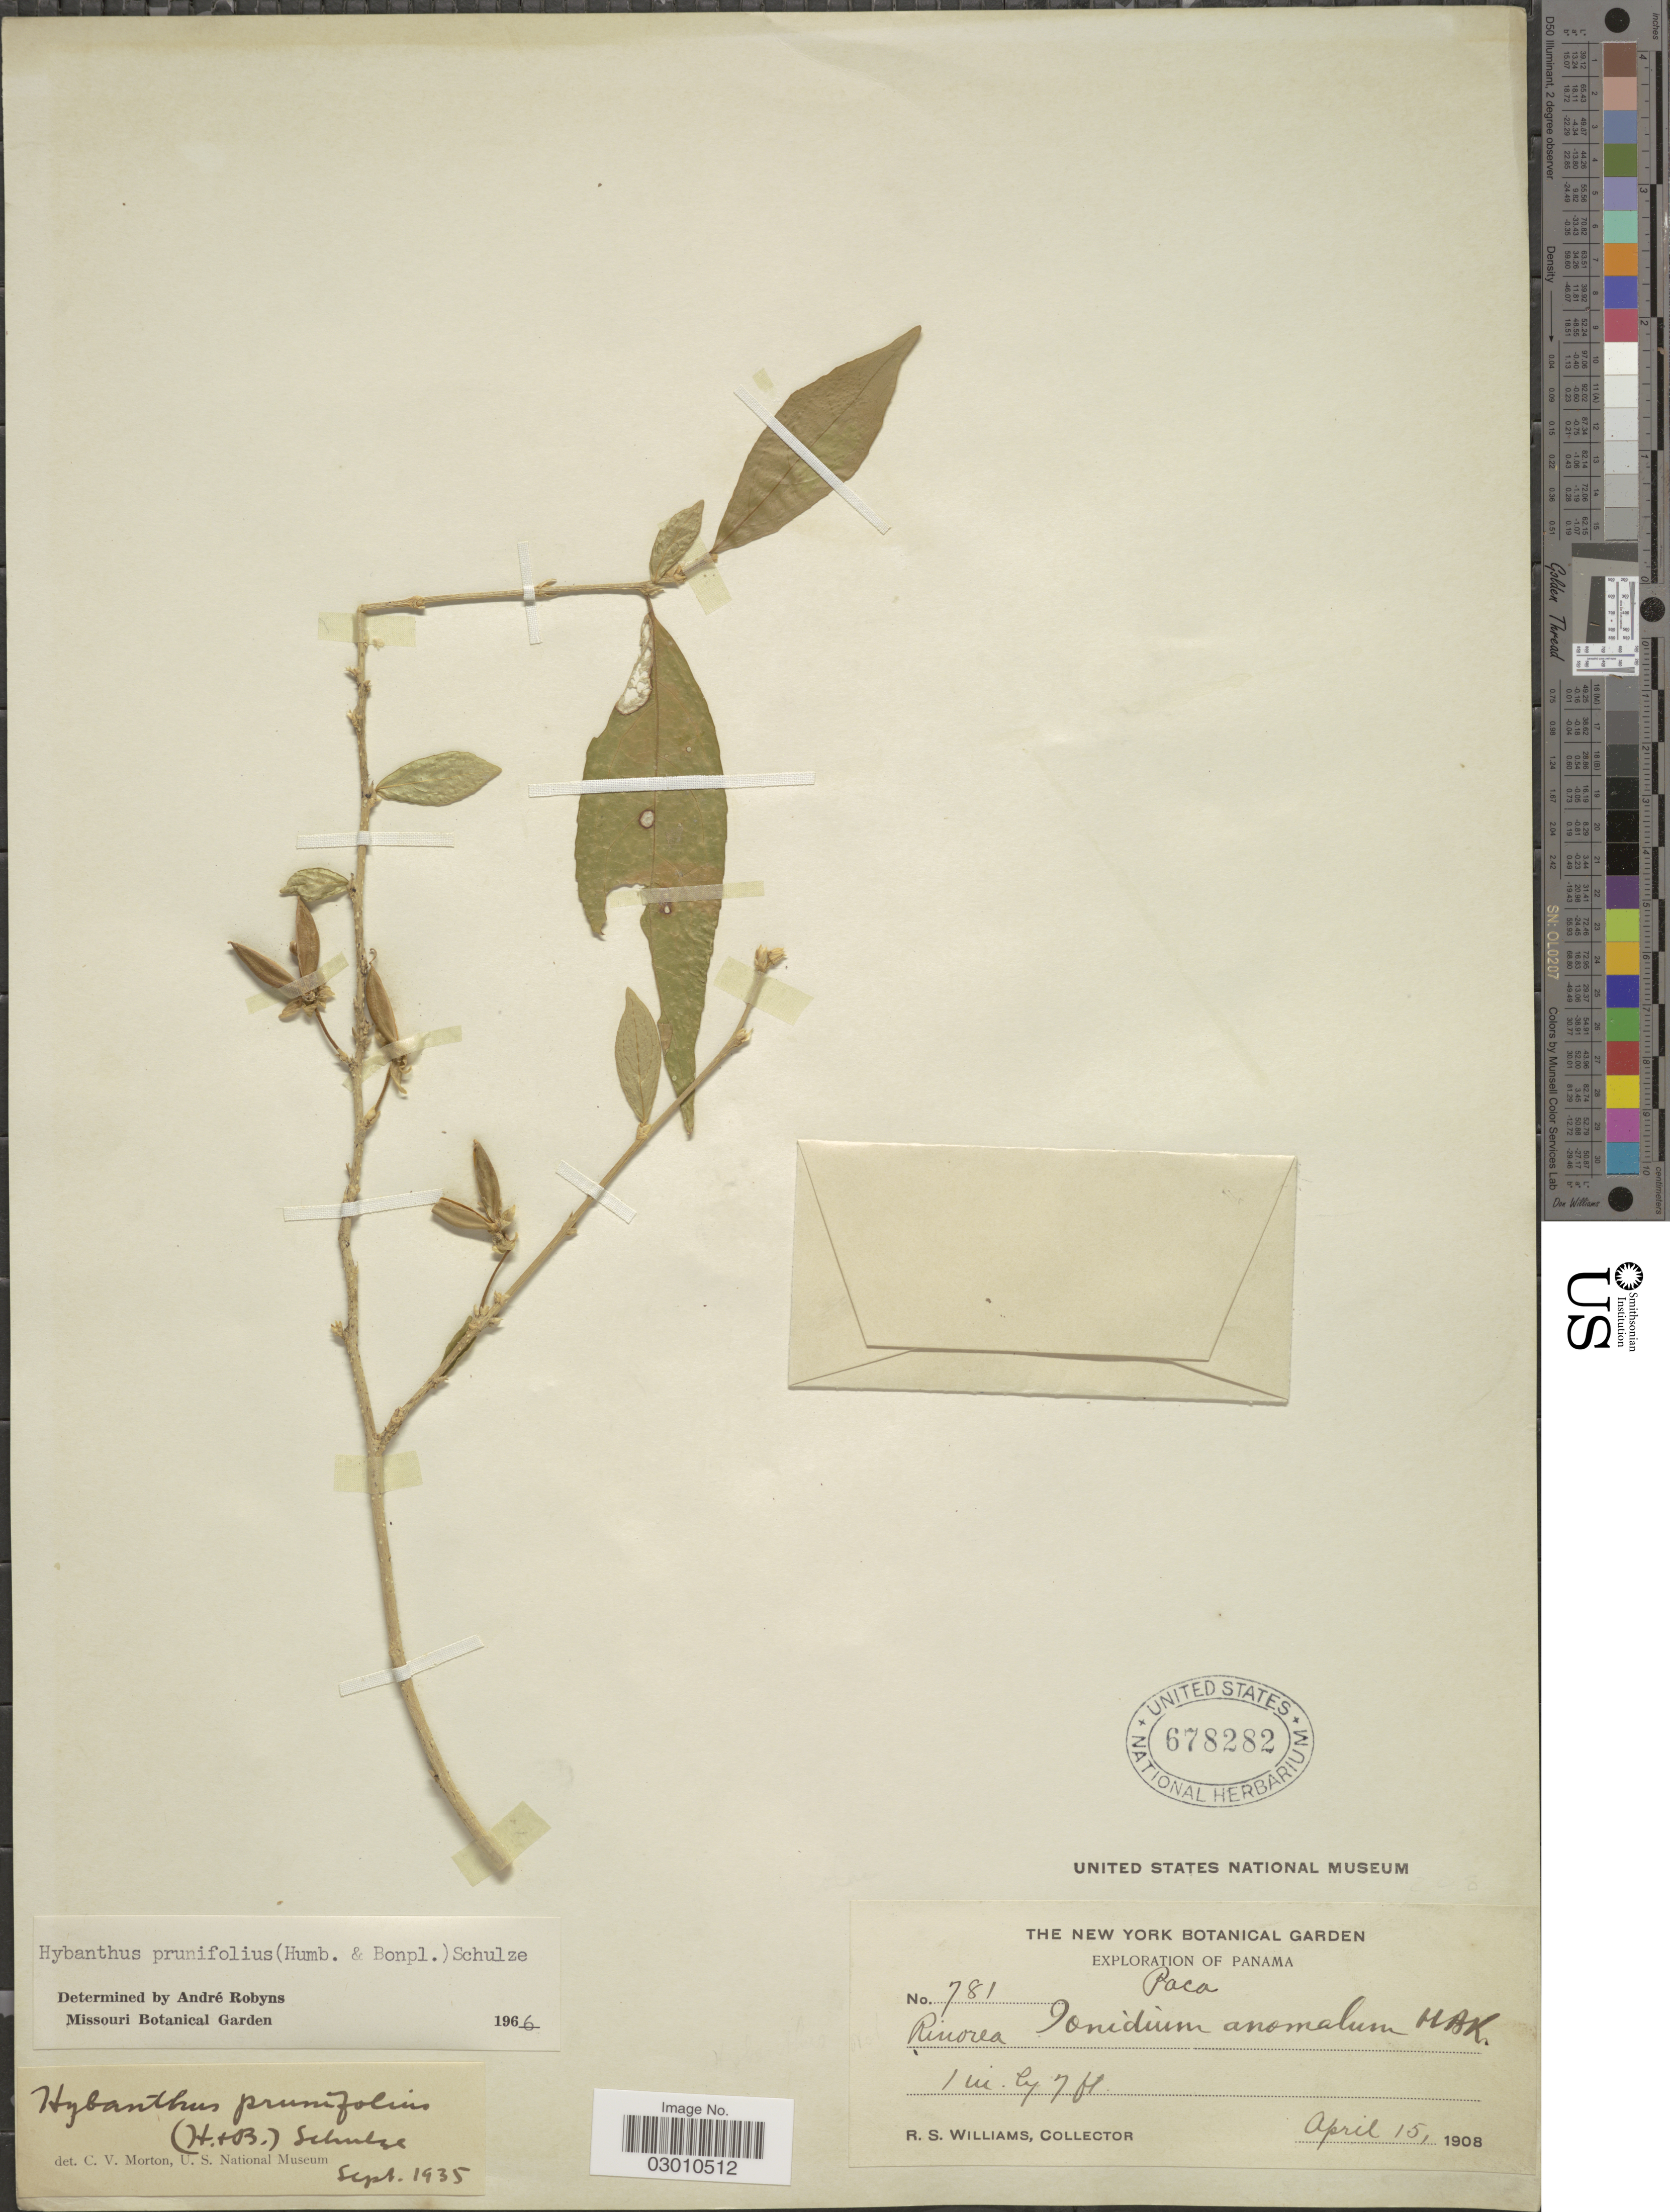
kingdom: Plantae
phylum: Tracheophyta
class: Magnoliopsida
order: Malpighiales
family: Violaceae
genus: Pombalia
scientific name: Pombalia prunifolia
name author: (Humb. & Bonpl. ex Willd.) Paula-Souza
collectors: R. S. Williams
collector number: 781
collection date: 1908-04-15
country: Panama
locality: Paca.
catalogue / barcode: US 678282